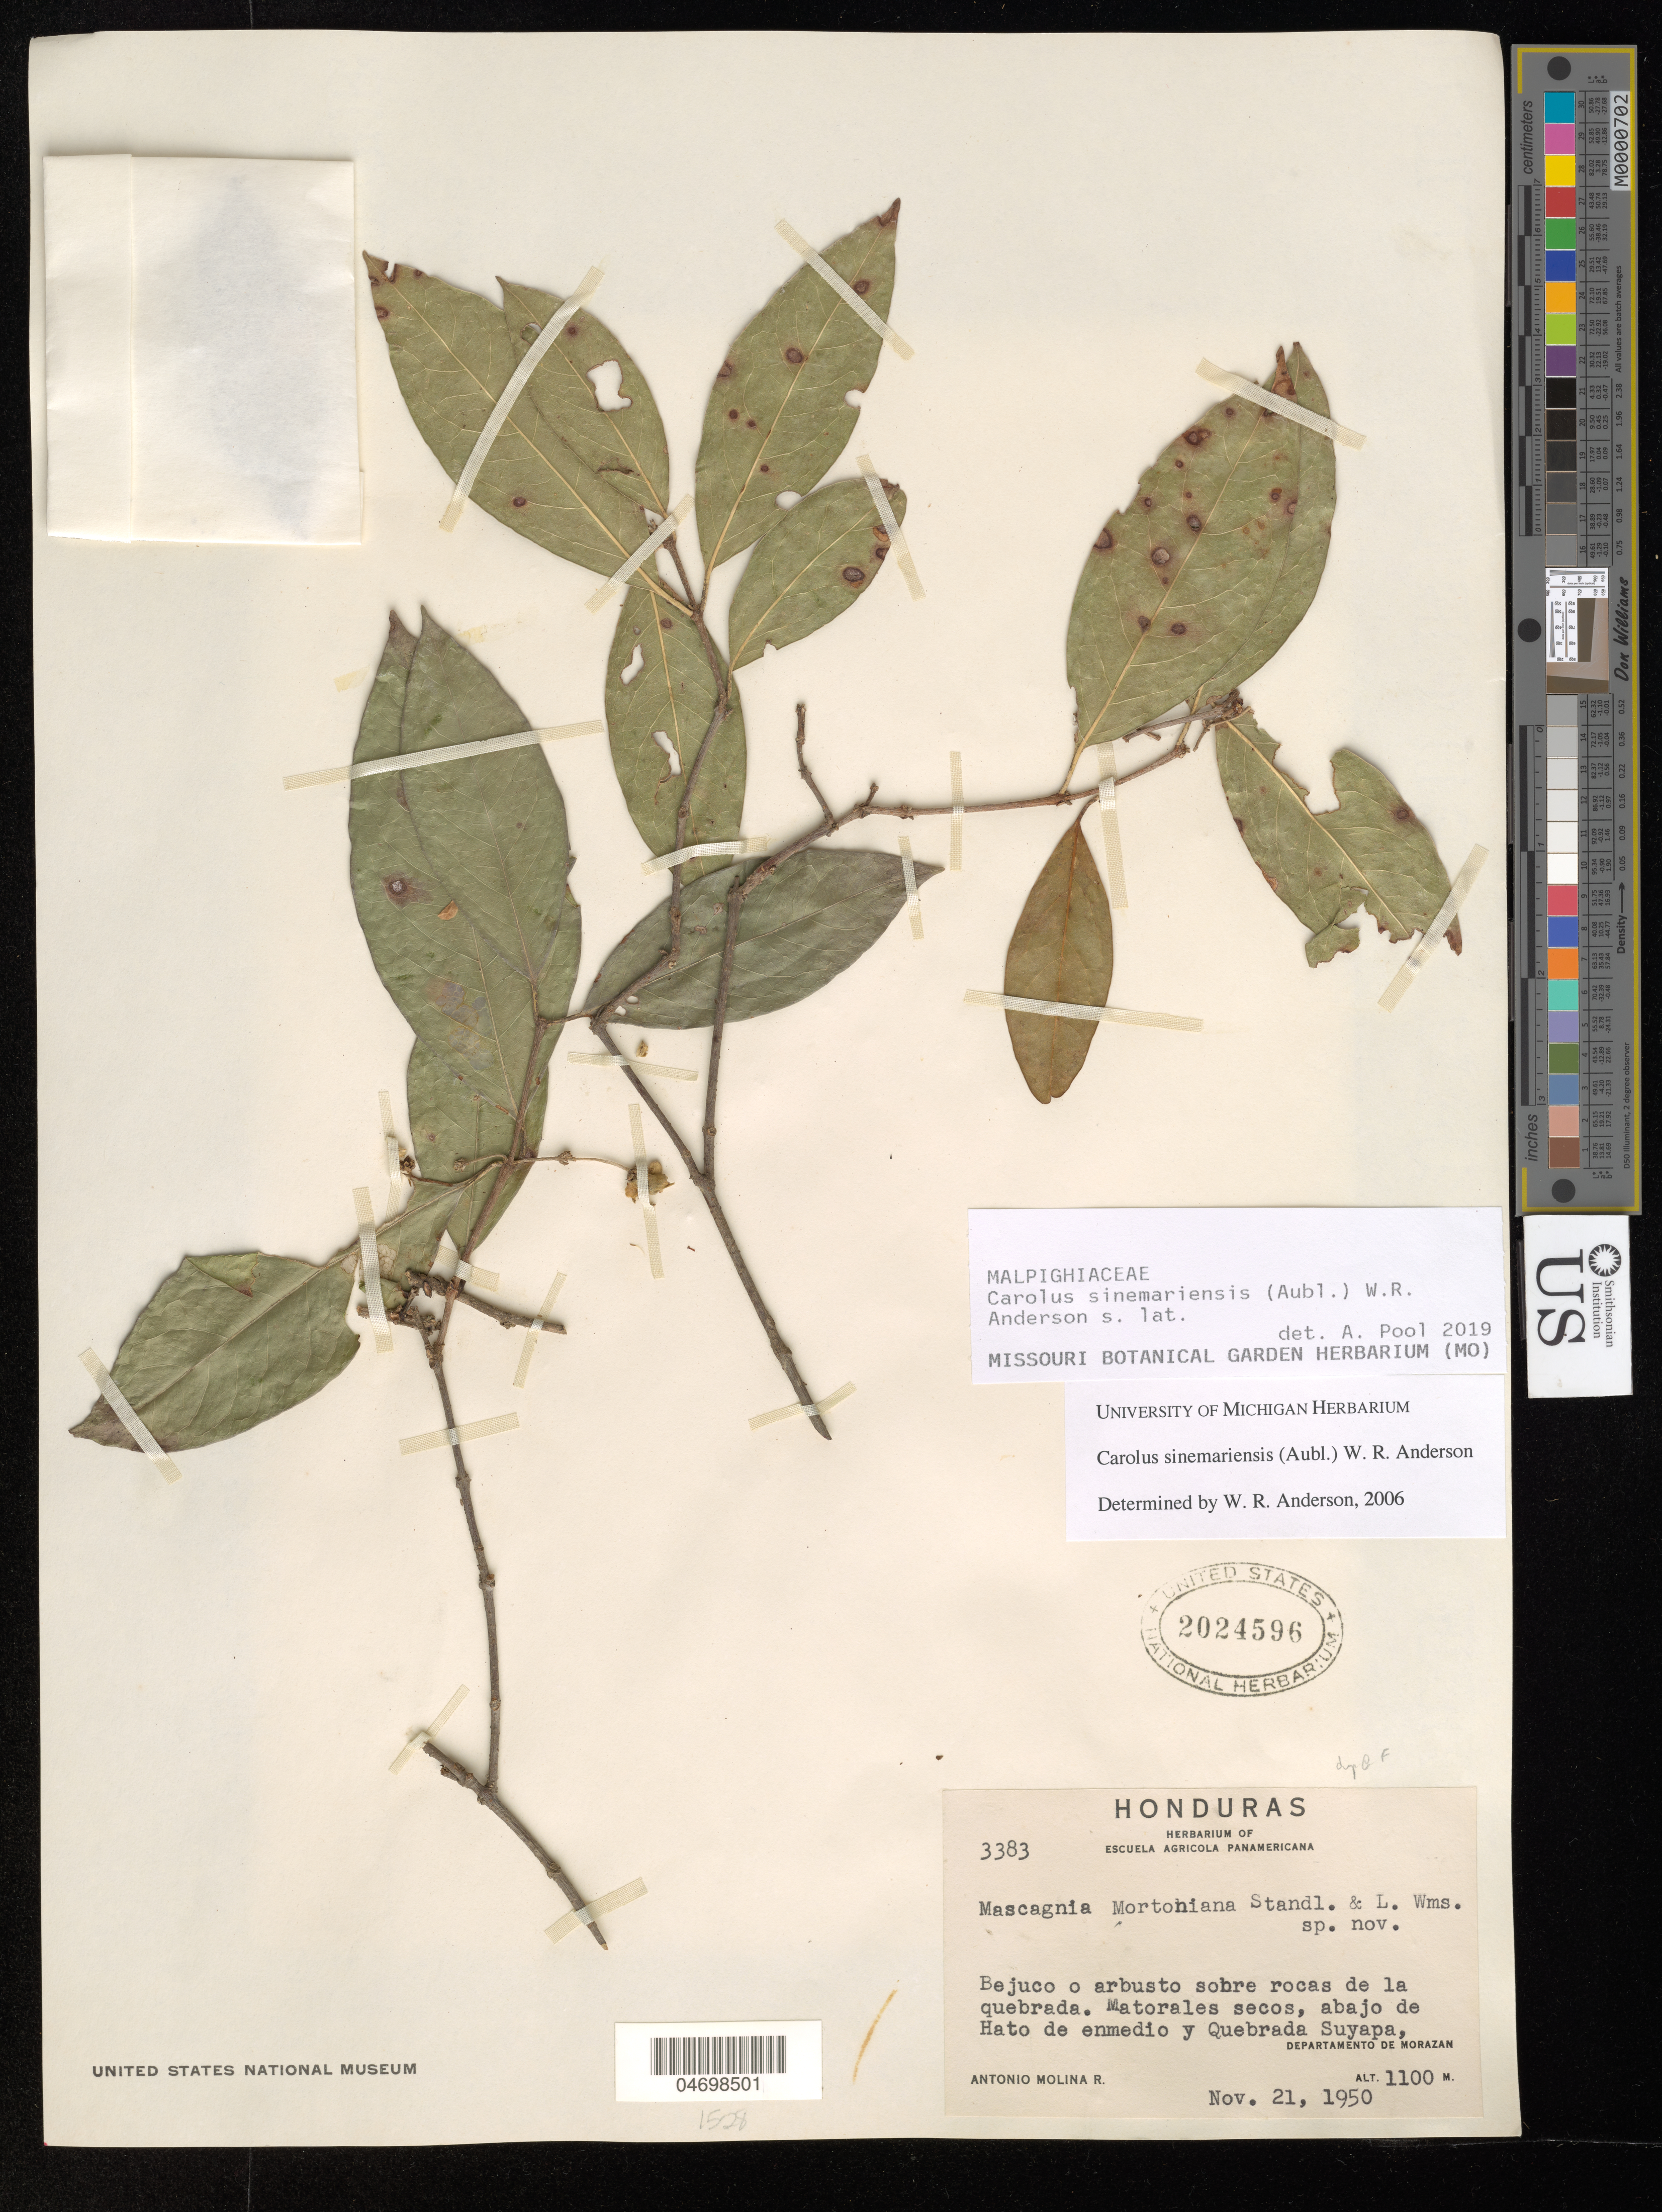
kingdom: Plantae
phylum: Tracheophyta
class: Magnoliopsida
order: Malpighiales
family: Malpighiaceae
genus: Carolus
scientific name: Carolus sinemariensis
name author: (Aubl.) W.R. Anderson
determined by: Pool, A., (MO), Missouri Botanical Garden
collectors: A. Molina R.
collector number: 3383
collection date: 1950-11-21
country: Honduras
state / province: Fco. Morazán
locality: Departamento de Morazan, Matorrales secos, abaojo de Hato de enmedio y Quebrada de Suyapa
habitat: Rocas de la quebrada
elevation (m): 1100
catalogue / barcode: US 2024596